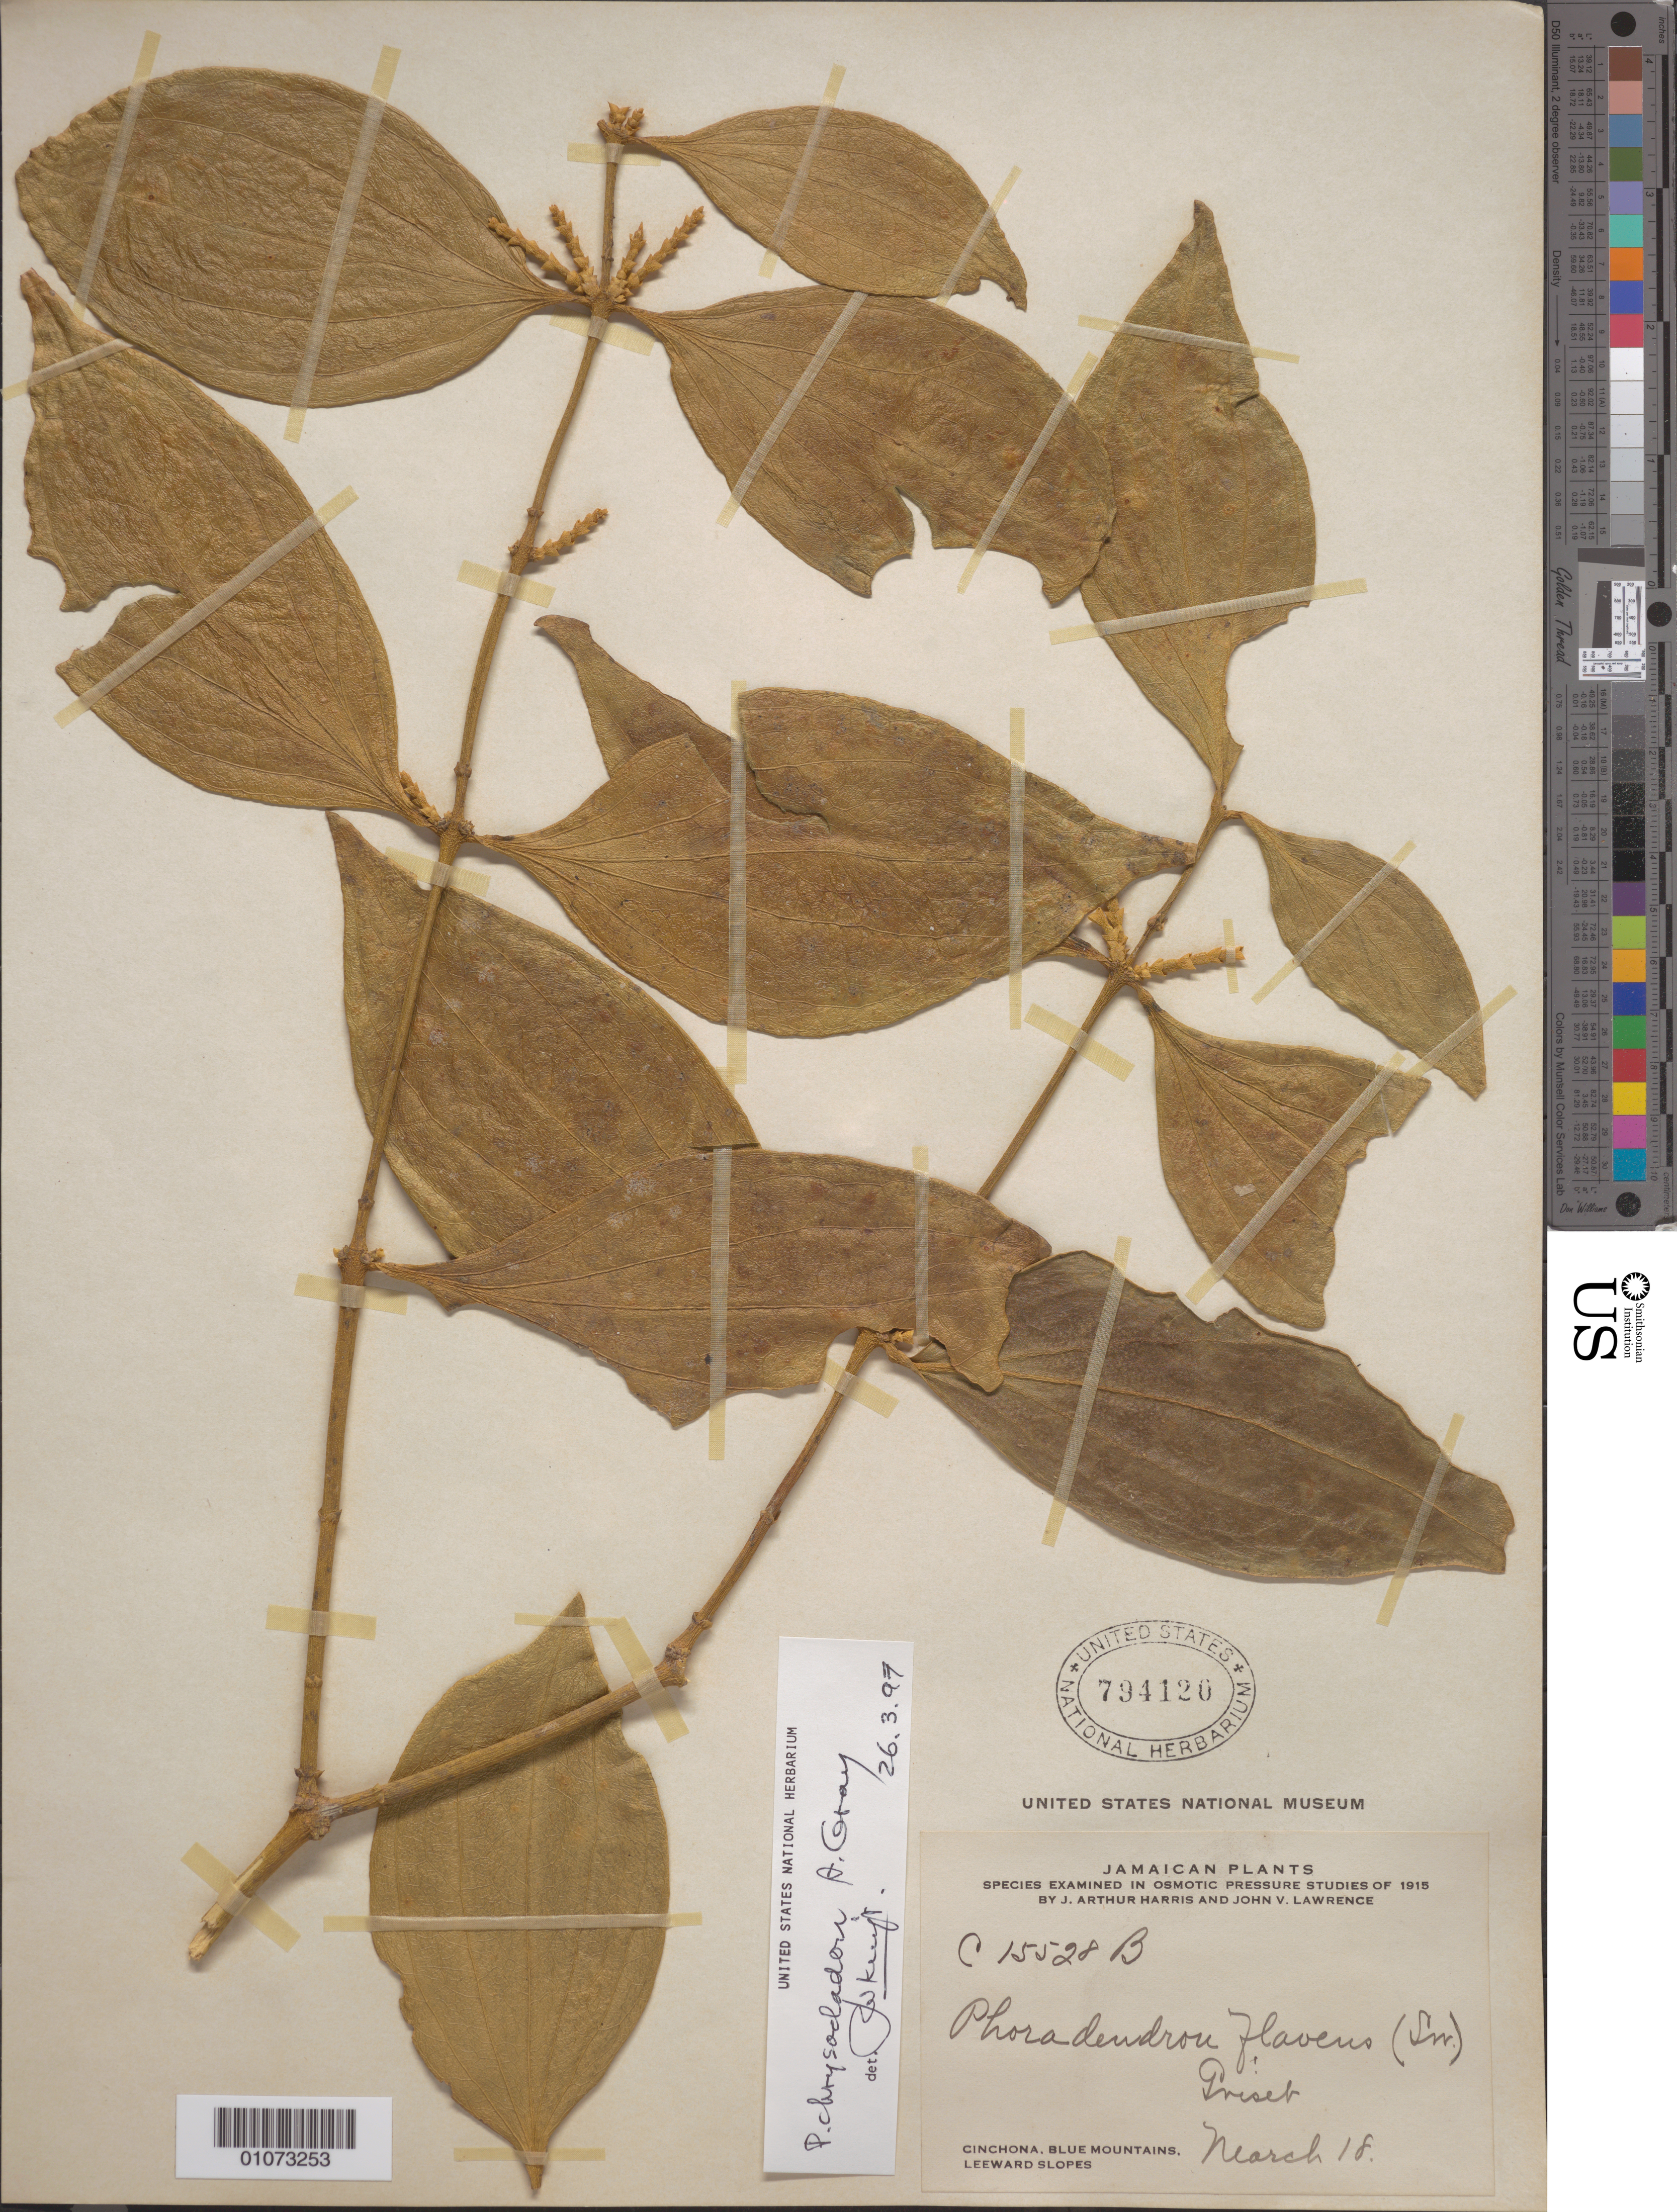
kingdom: Plantae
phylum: Tracheophyta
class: Magnoliopsida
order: Santalales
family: Viscaceae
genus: Phoradendron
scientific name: Phoradendron chrysocladon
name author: A. Gray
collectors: J. A. Harris & J. Lawrence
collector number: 15528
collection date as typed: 18 Mar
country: Jamaica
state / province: Saint Andrew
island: Jamaica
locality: Blue Mountains, Leeward Slopes, Cinchona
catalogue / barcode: US 794120